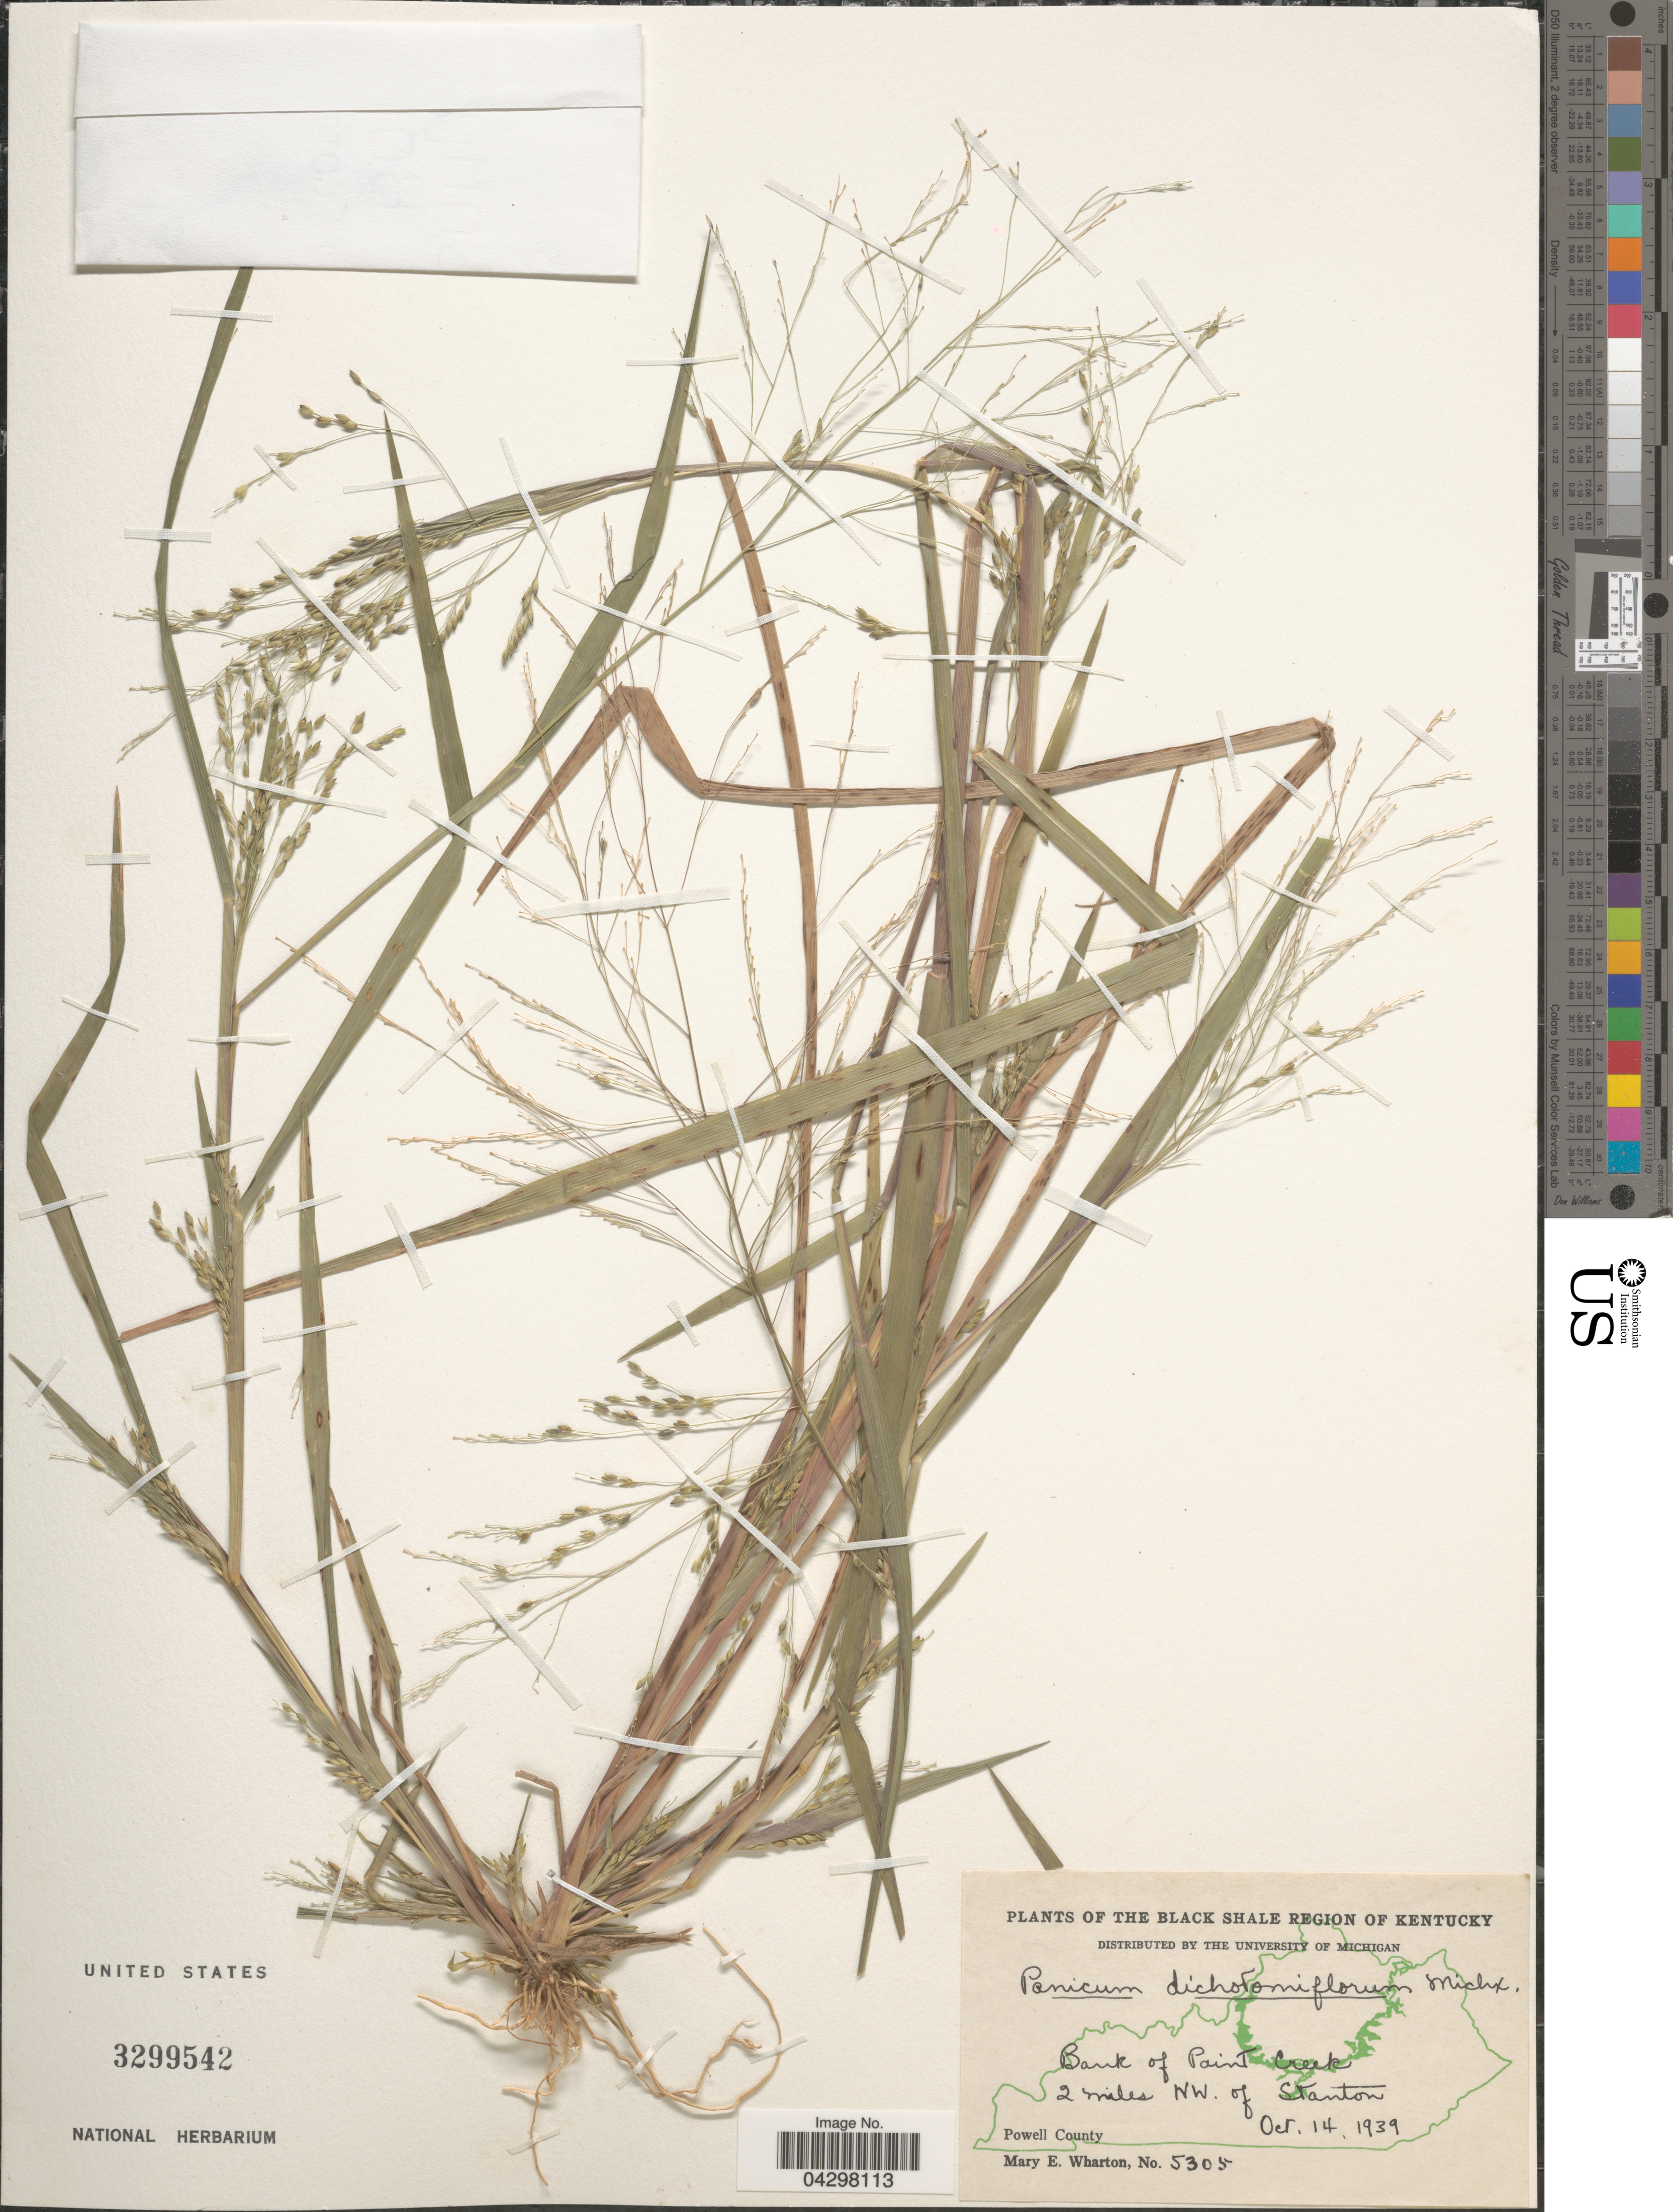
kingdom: Plantae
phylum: Tracheophyta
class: Liliopsida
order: Poales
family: Poaceae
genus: Panicum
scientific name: Panicum dichotomiflorum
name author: Michx.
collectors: M. Wharton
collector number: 5305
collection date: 1939-10-14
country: United States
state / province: Kentucky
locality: The Black Shale Region of Kentucky. Bank of Paint Creek. 2 miles NW. of Stanton. Powell County.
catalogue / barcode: US 3299542